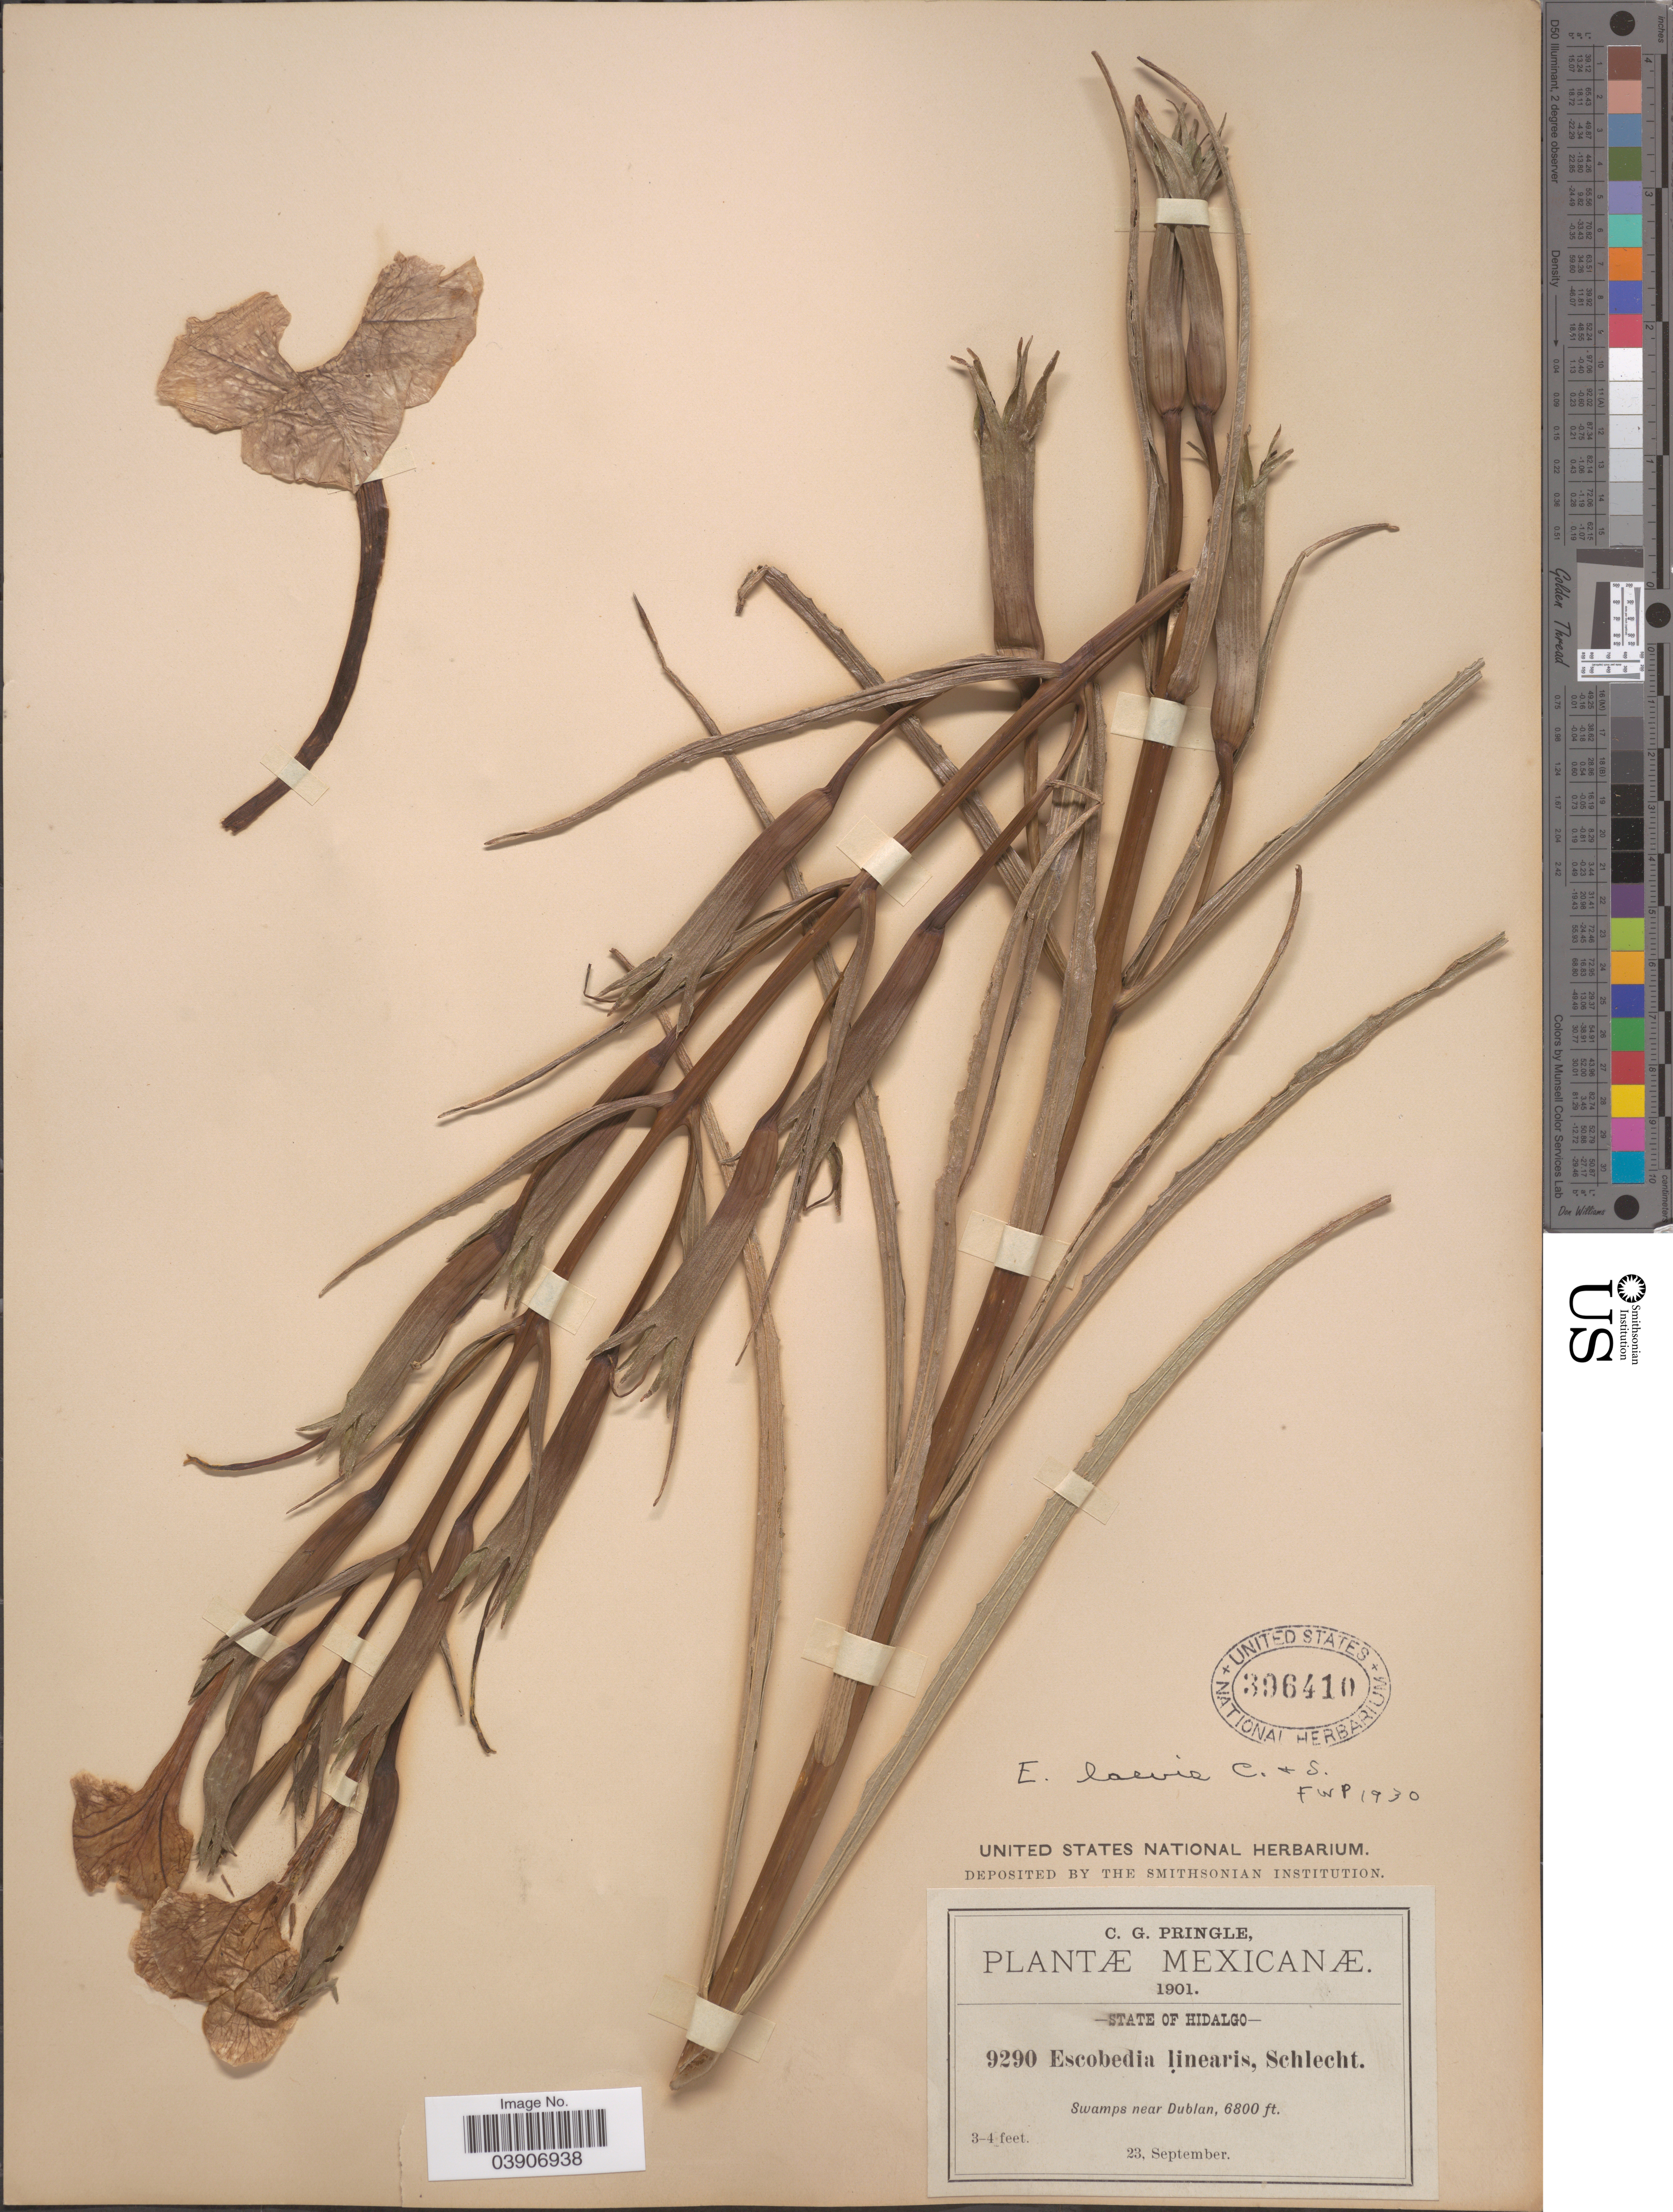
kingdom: Plantae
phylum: Tracheophyta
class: Magnoliopsida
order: Lamiales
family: Orobanchaceae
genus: Escobedia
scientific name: Escobedia laevis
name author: Schltdl. & Cham.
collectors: C. G. Pringle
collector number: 9290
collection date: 1901-09-23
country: Mexico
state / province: Hidalgo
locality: Swamps near Dublan.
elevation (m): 2073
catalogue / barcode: US 396410